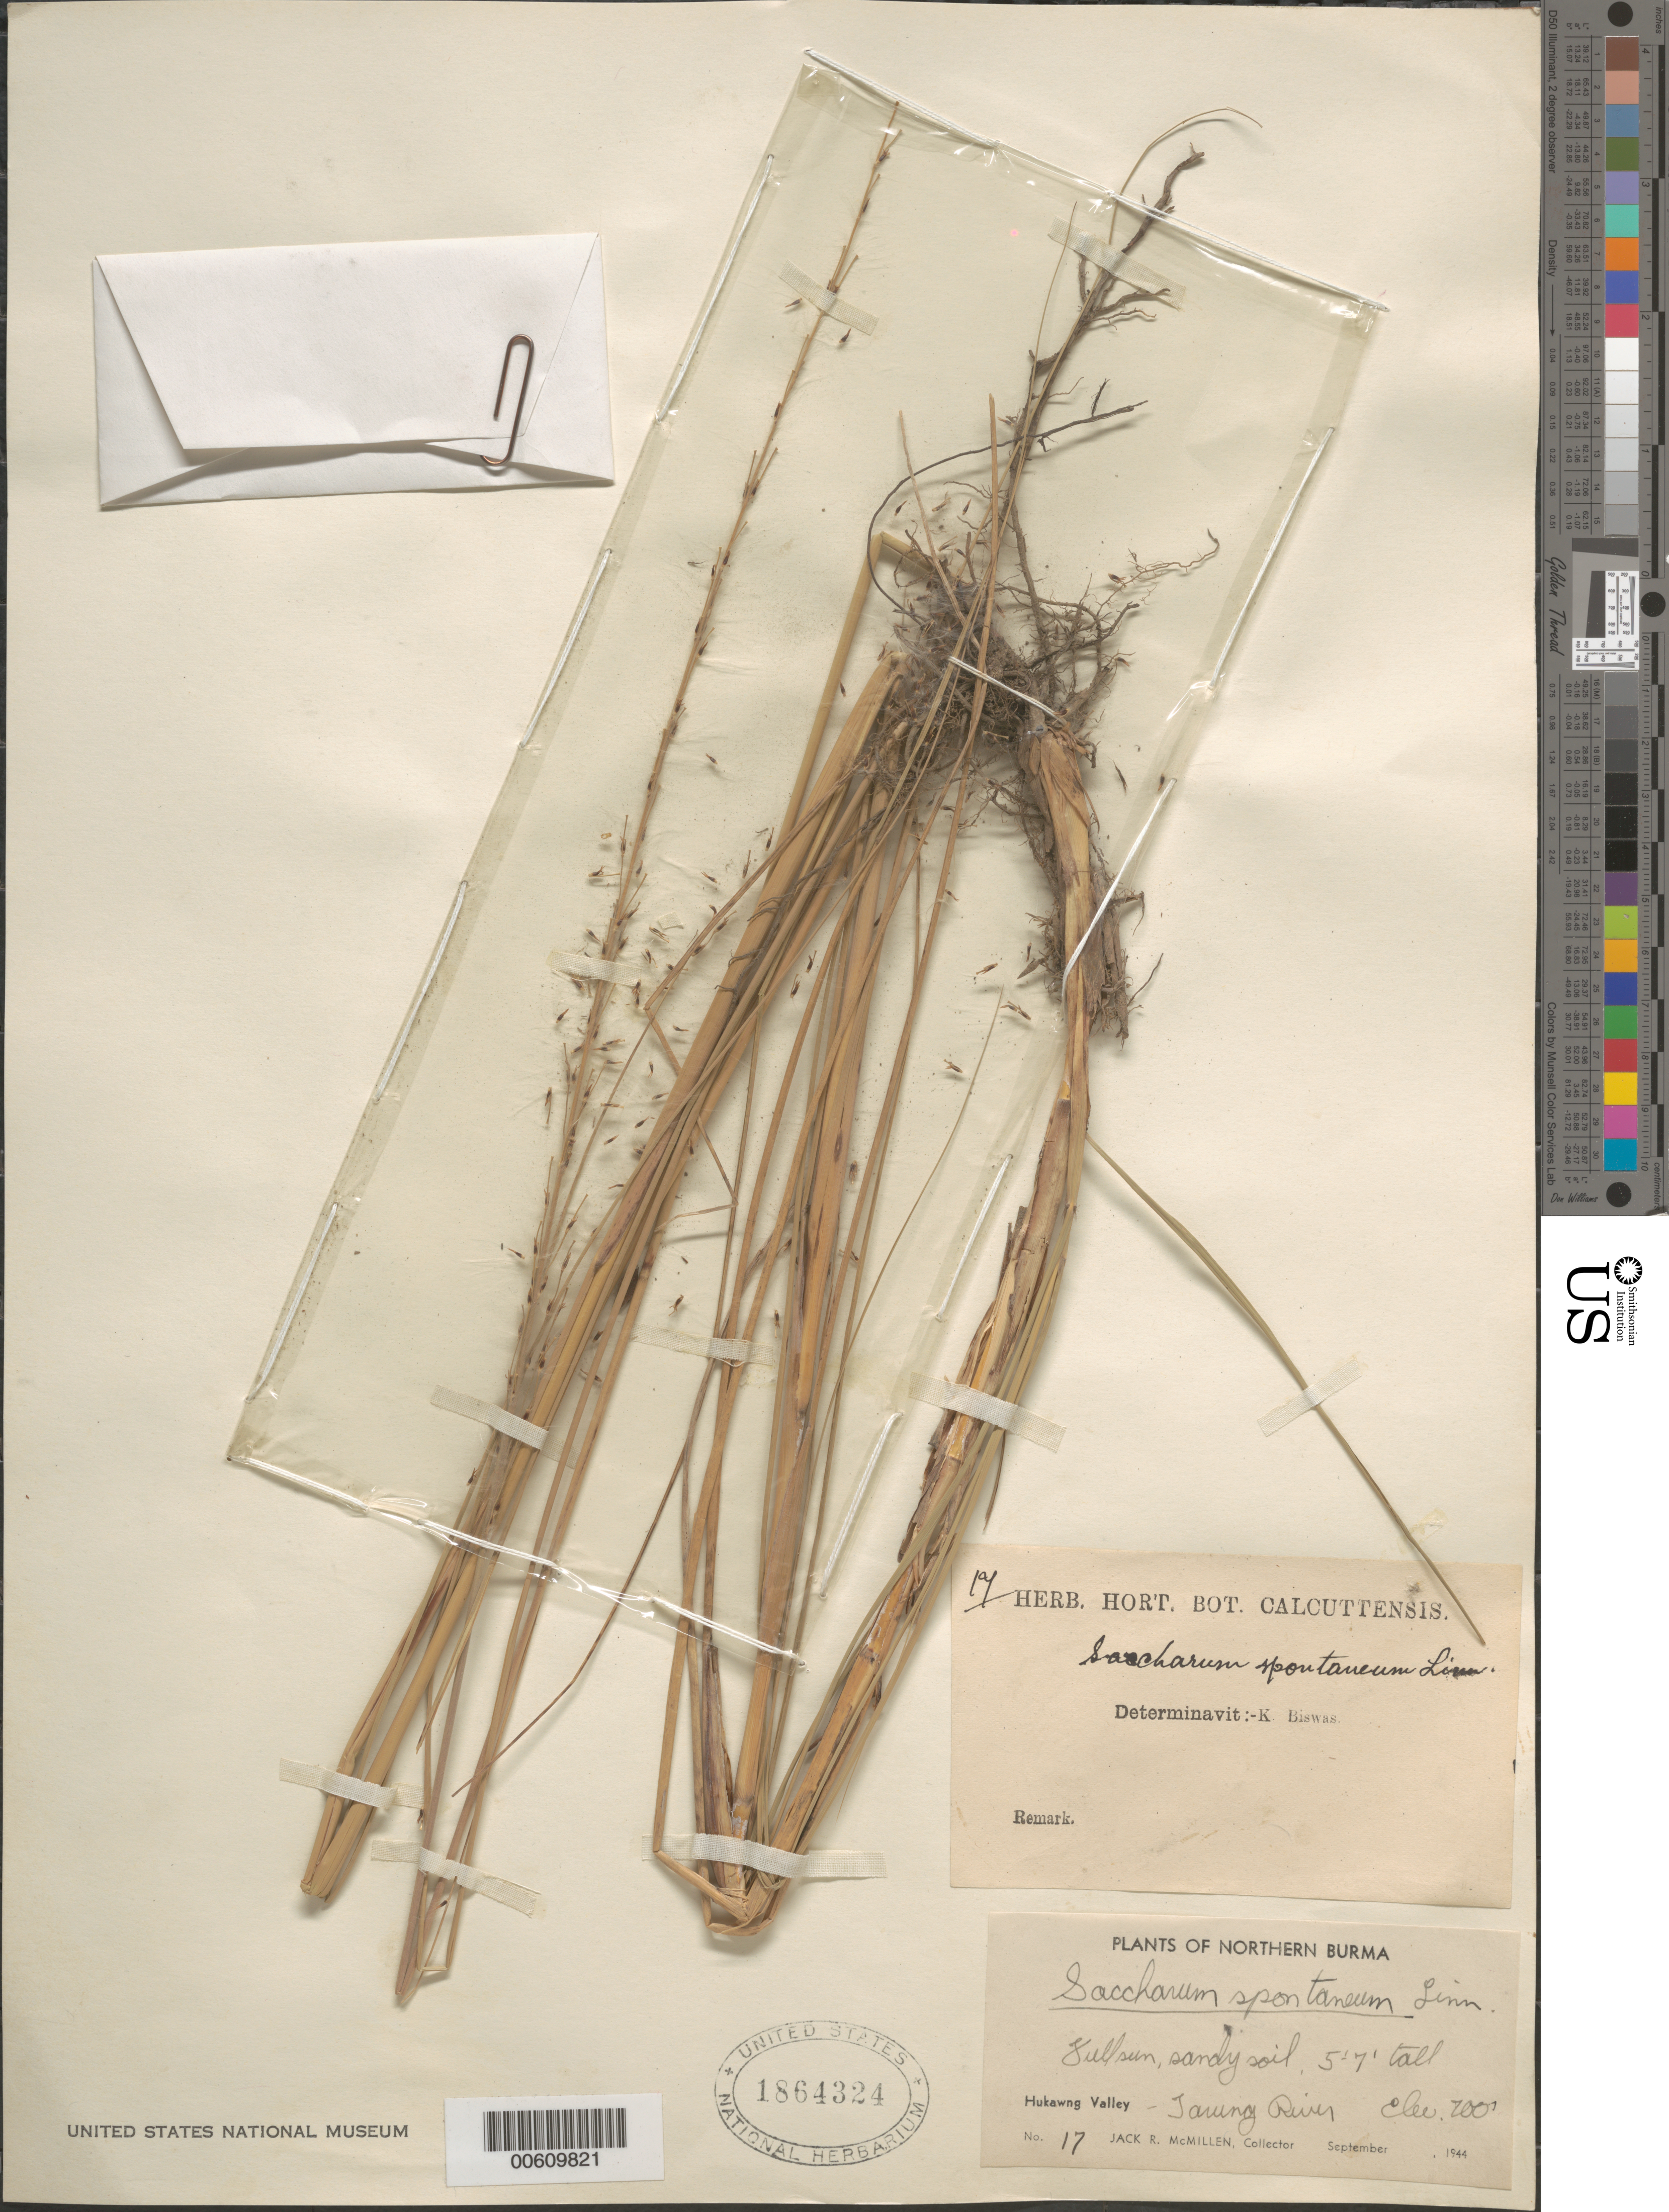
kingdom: Plantae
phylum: Tracheophyta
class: Liliopsida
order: Poales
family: Poaceae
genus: Saccharum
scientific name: Saccharum spontaneum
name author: L.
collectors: J. McMillen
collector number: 17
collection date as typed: Sep 1944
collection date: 1944-09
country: Myanmar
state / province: Kachin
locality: Hukawng Valley, Jarung River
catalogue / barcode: US 1864324